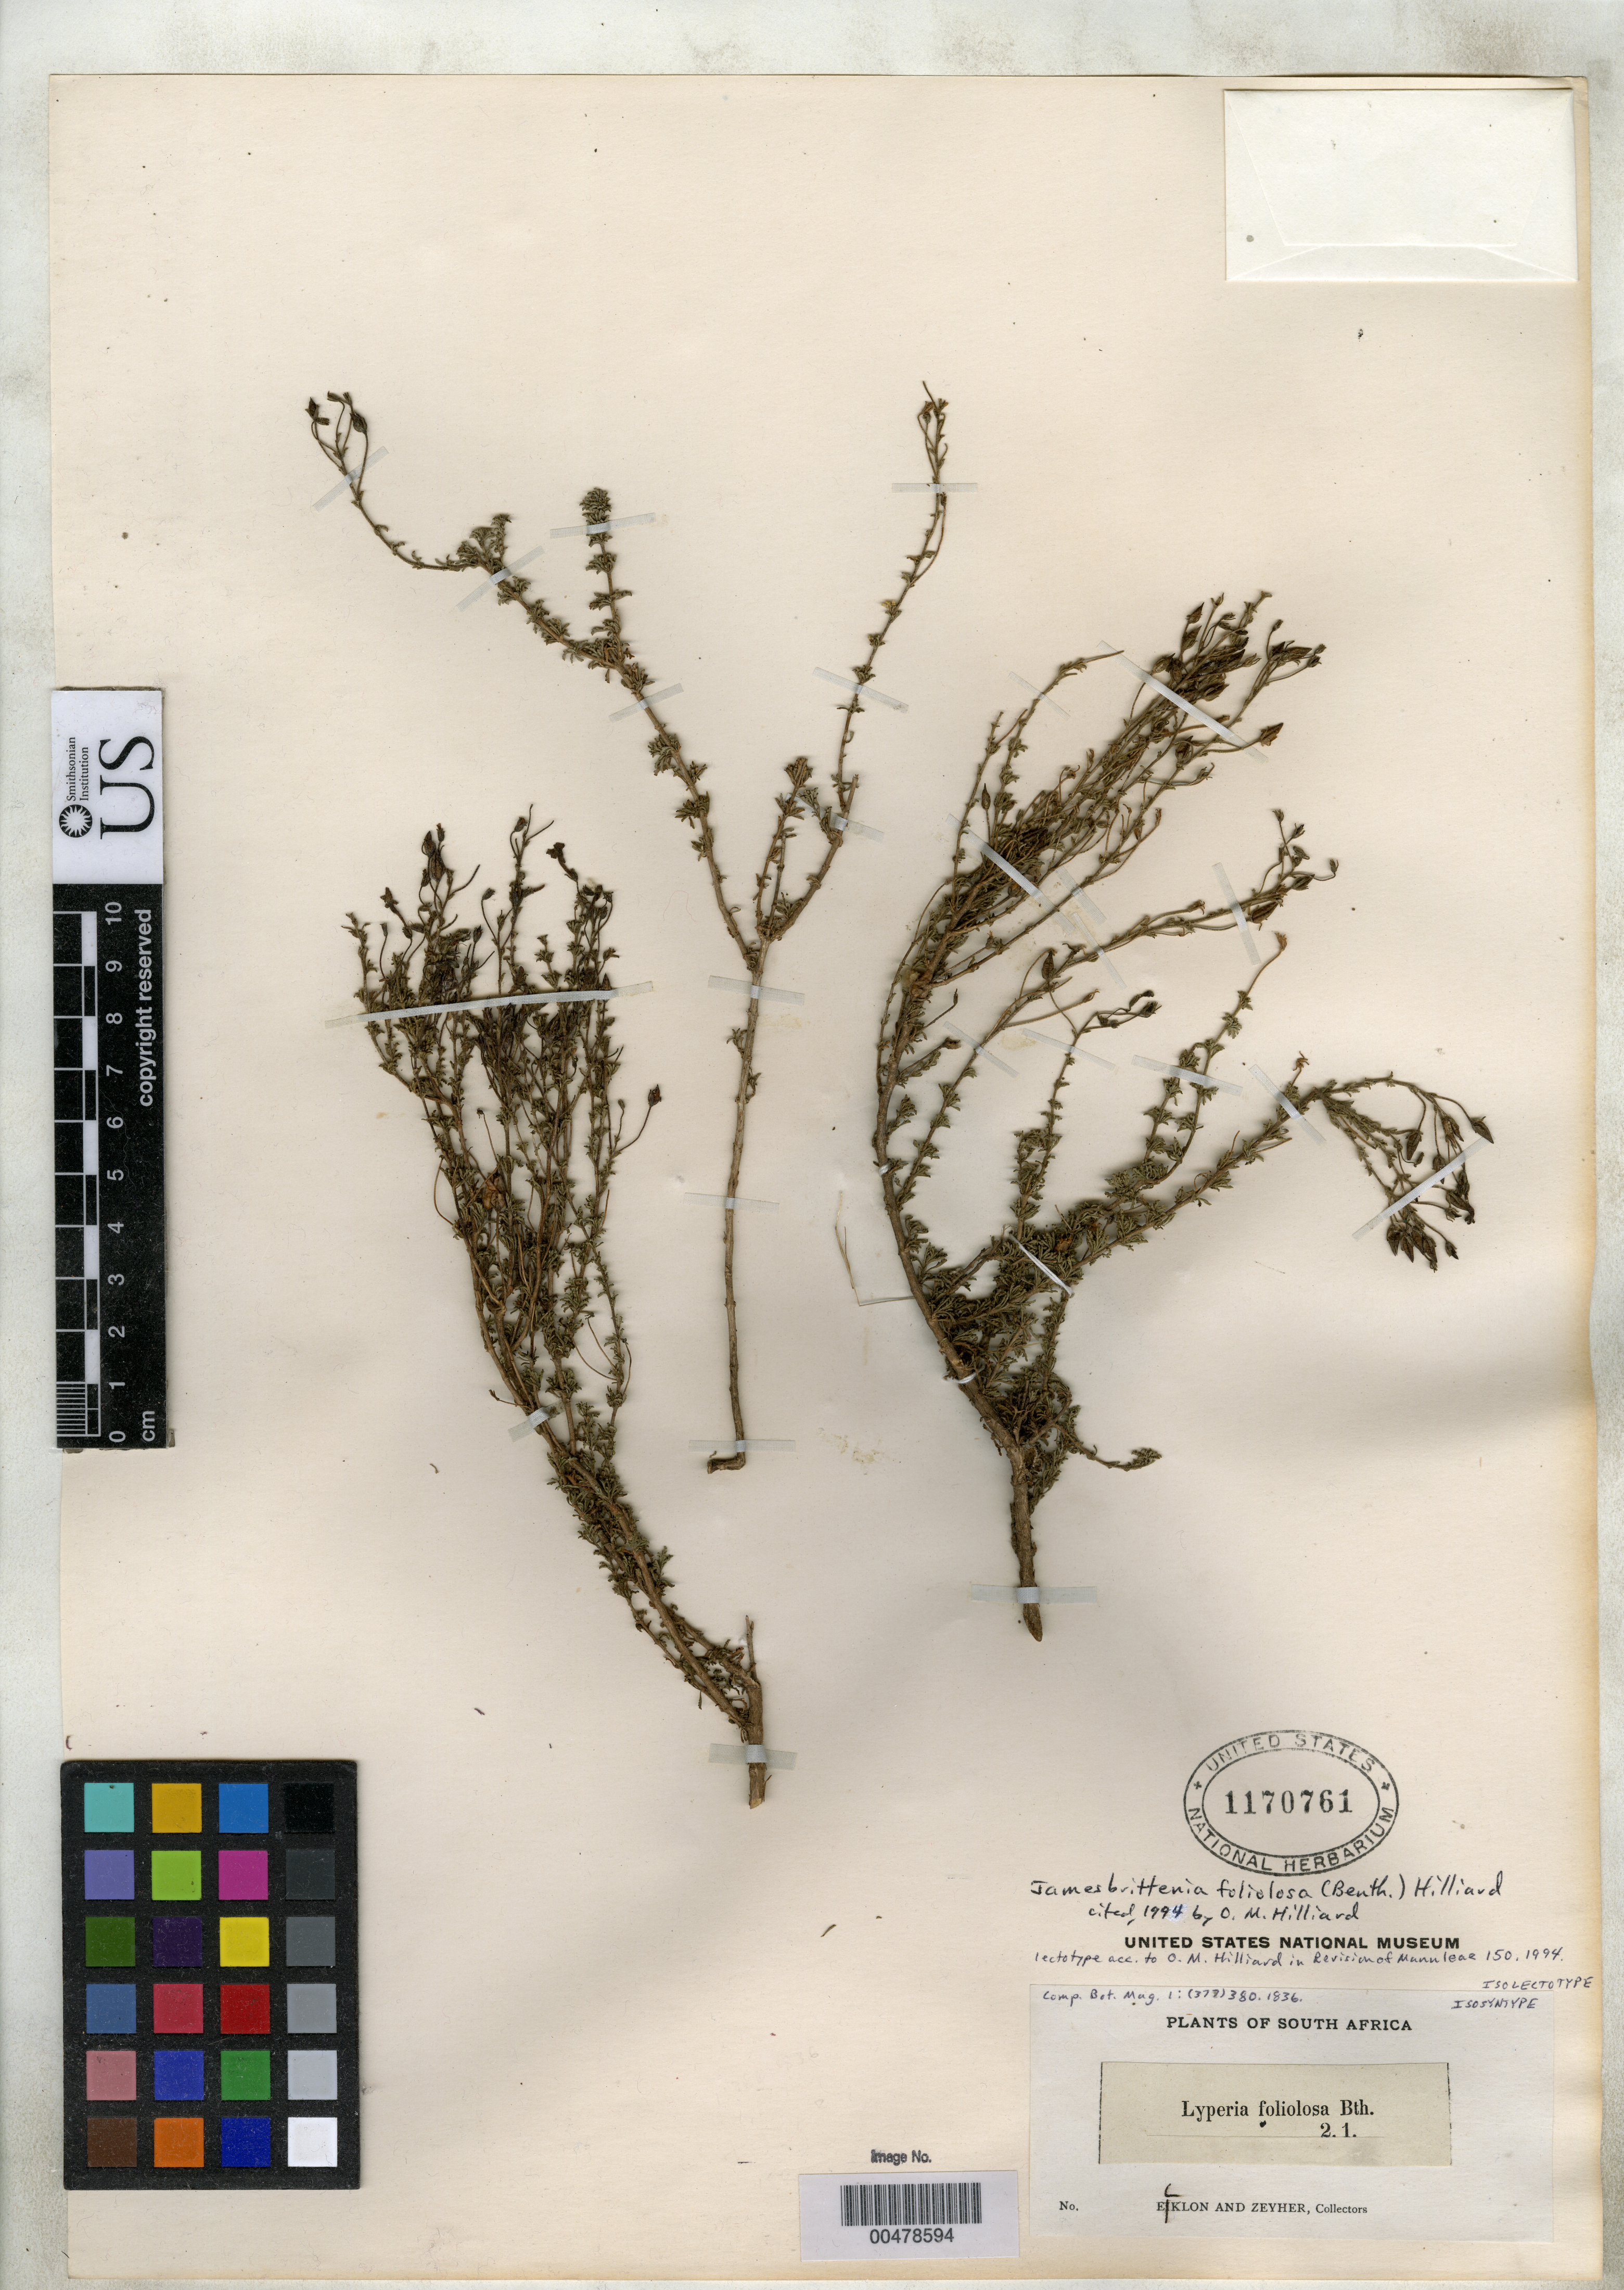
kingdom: Plantae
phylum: Tracheophyta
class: Magnoliopsida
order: Lamiales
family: Scrophulariaceae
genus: Lyperia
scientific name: Lyperia foliolosa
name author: Benth.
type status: Isolectotype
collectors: C. F. Ecklon & C. Zeyher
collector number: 2.1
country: South Africa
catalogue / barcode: US 1170761